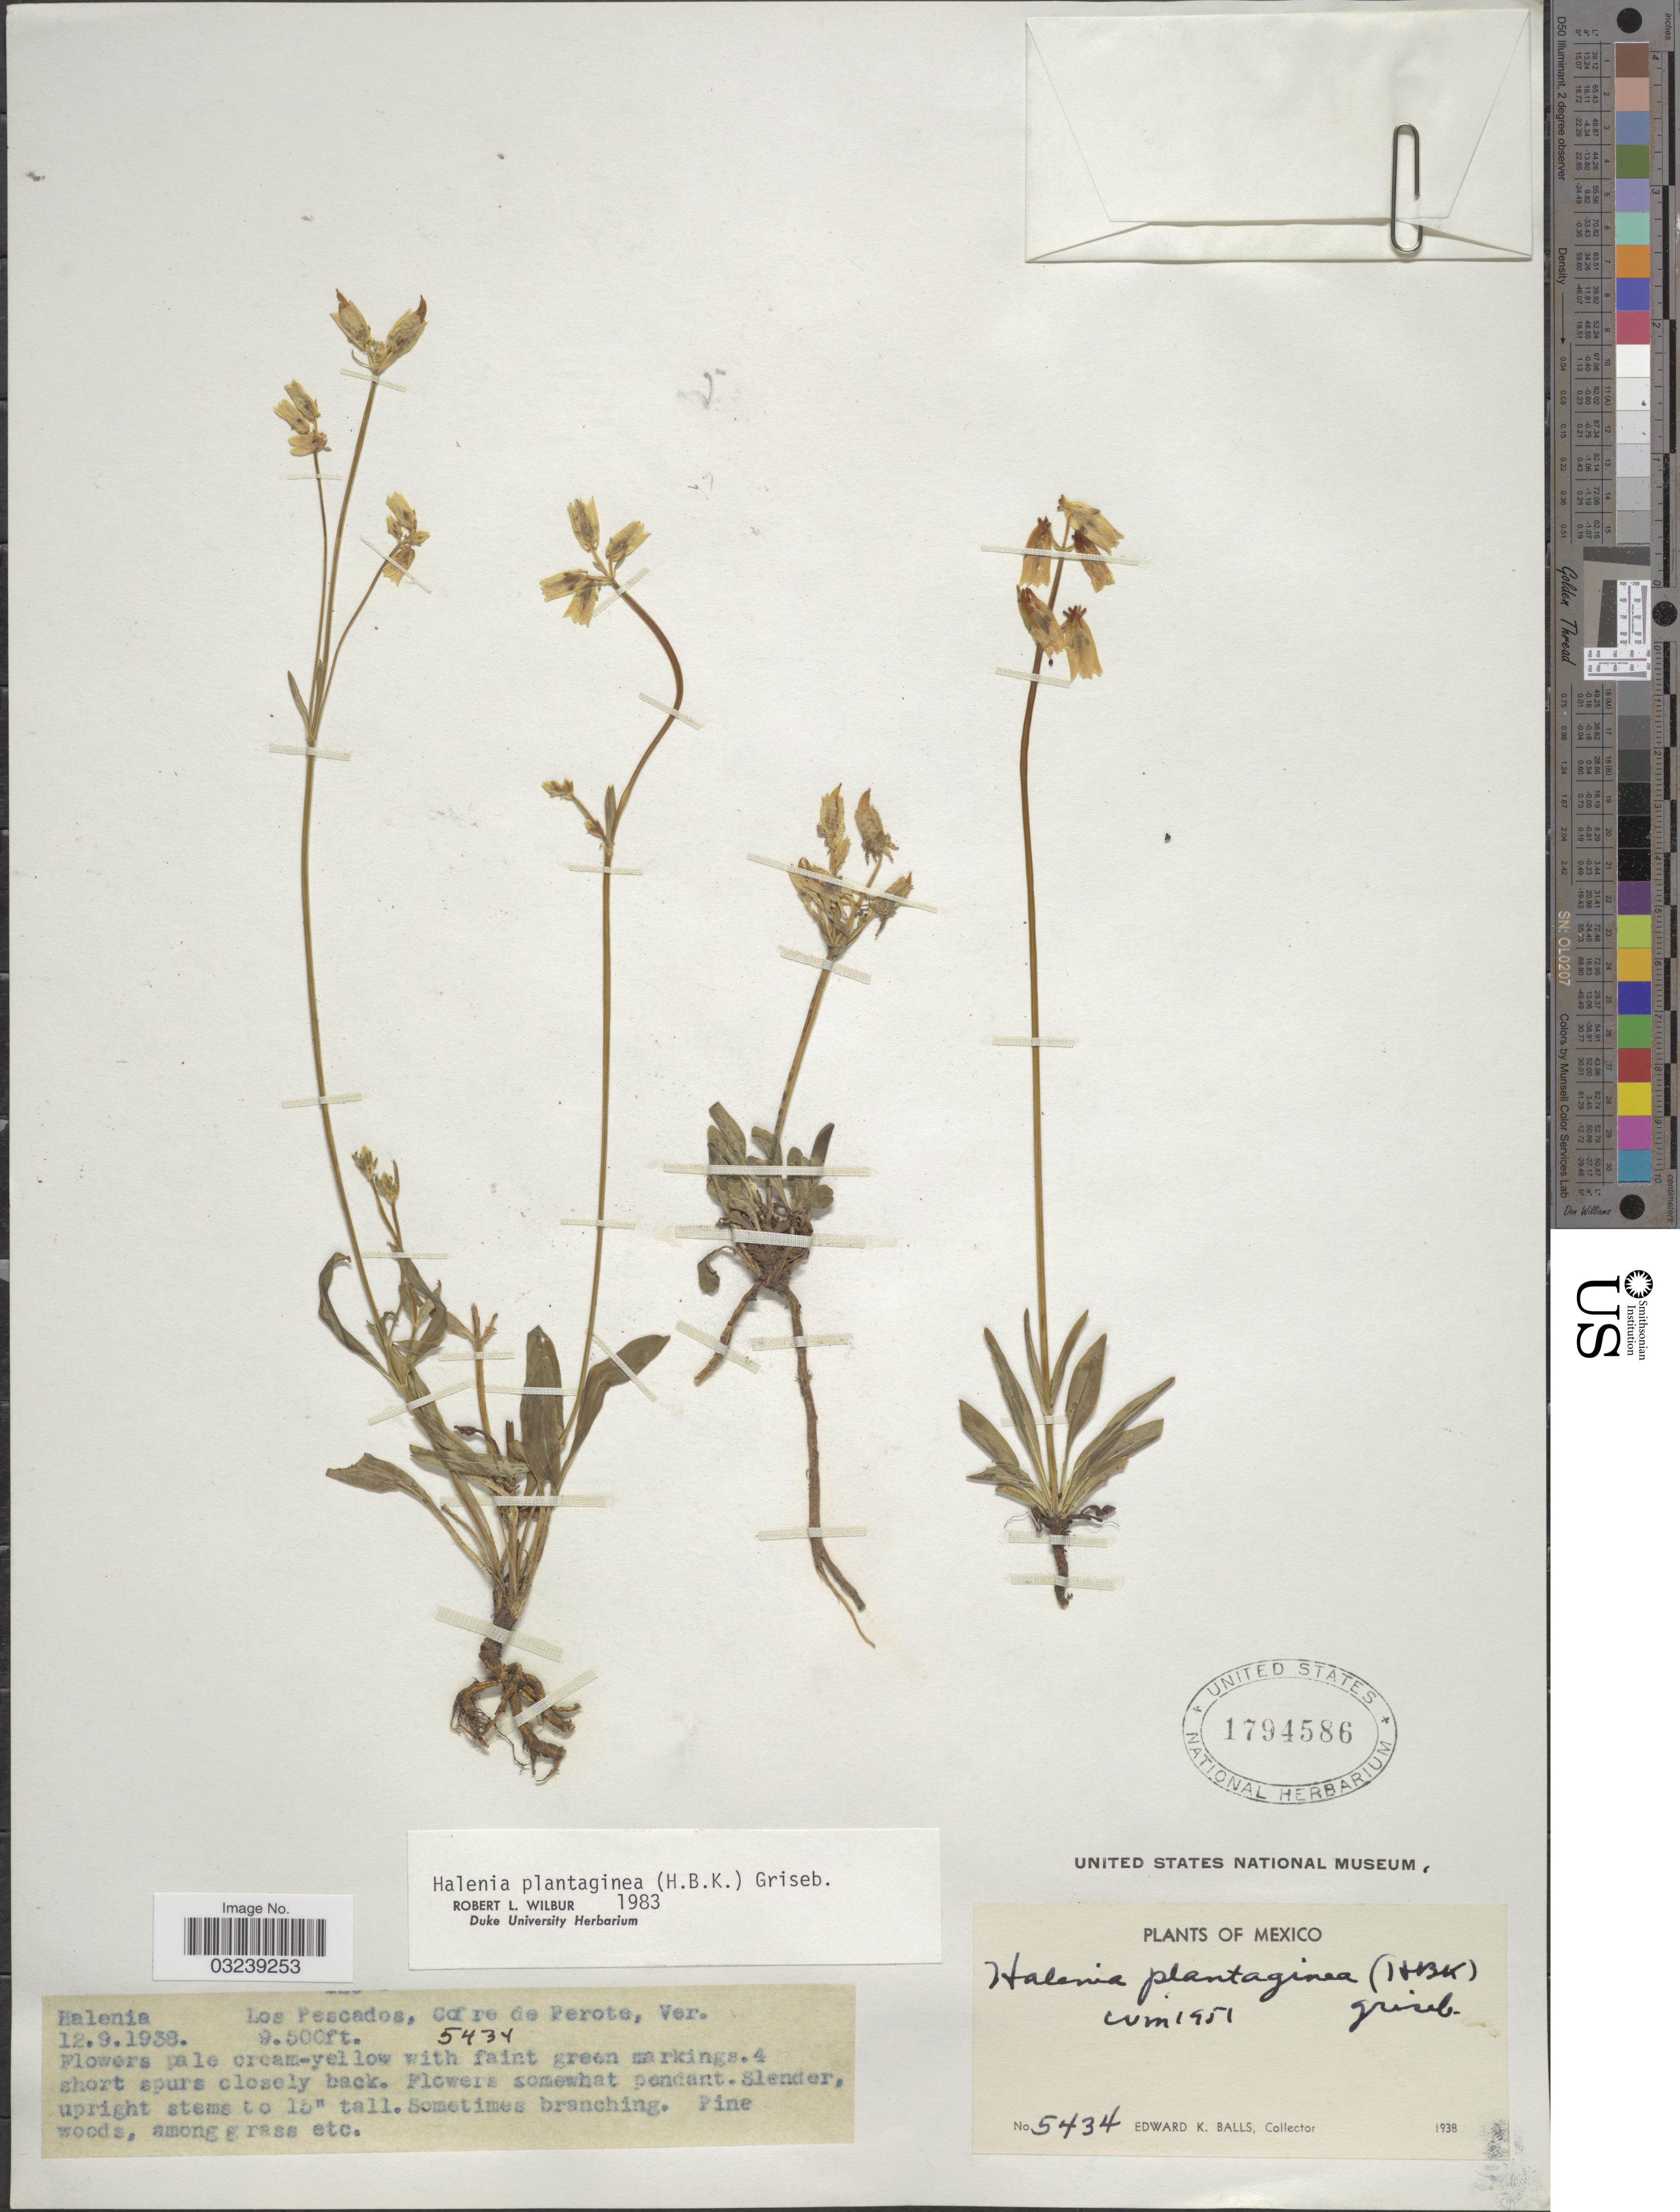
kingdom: Plantae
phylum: Tracheophyta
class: Magnoliopsida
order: Gentianales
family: Gentianaceae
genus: Halenia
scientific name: Halenia plantaginea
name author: (Kunth) G. Don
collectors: E. K. Balls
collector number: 5434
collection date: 1938-09-12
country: Mexico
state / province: Veracruz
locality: Los Pescados, Cerro de Perote, Ver.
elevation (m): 2896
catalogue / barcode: US 1794586